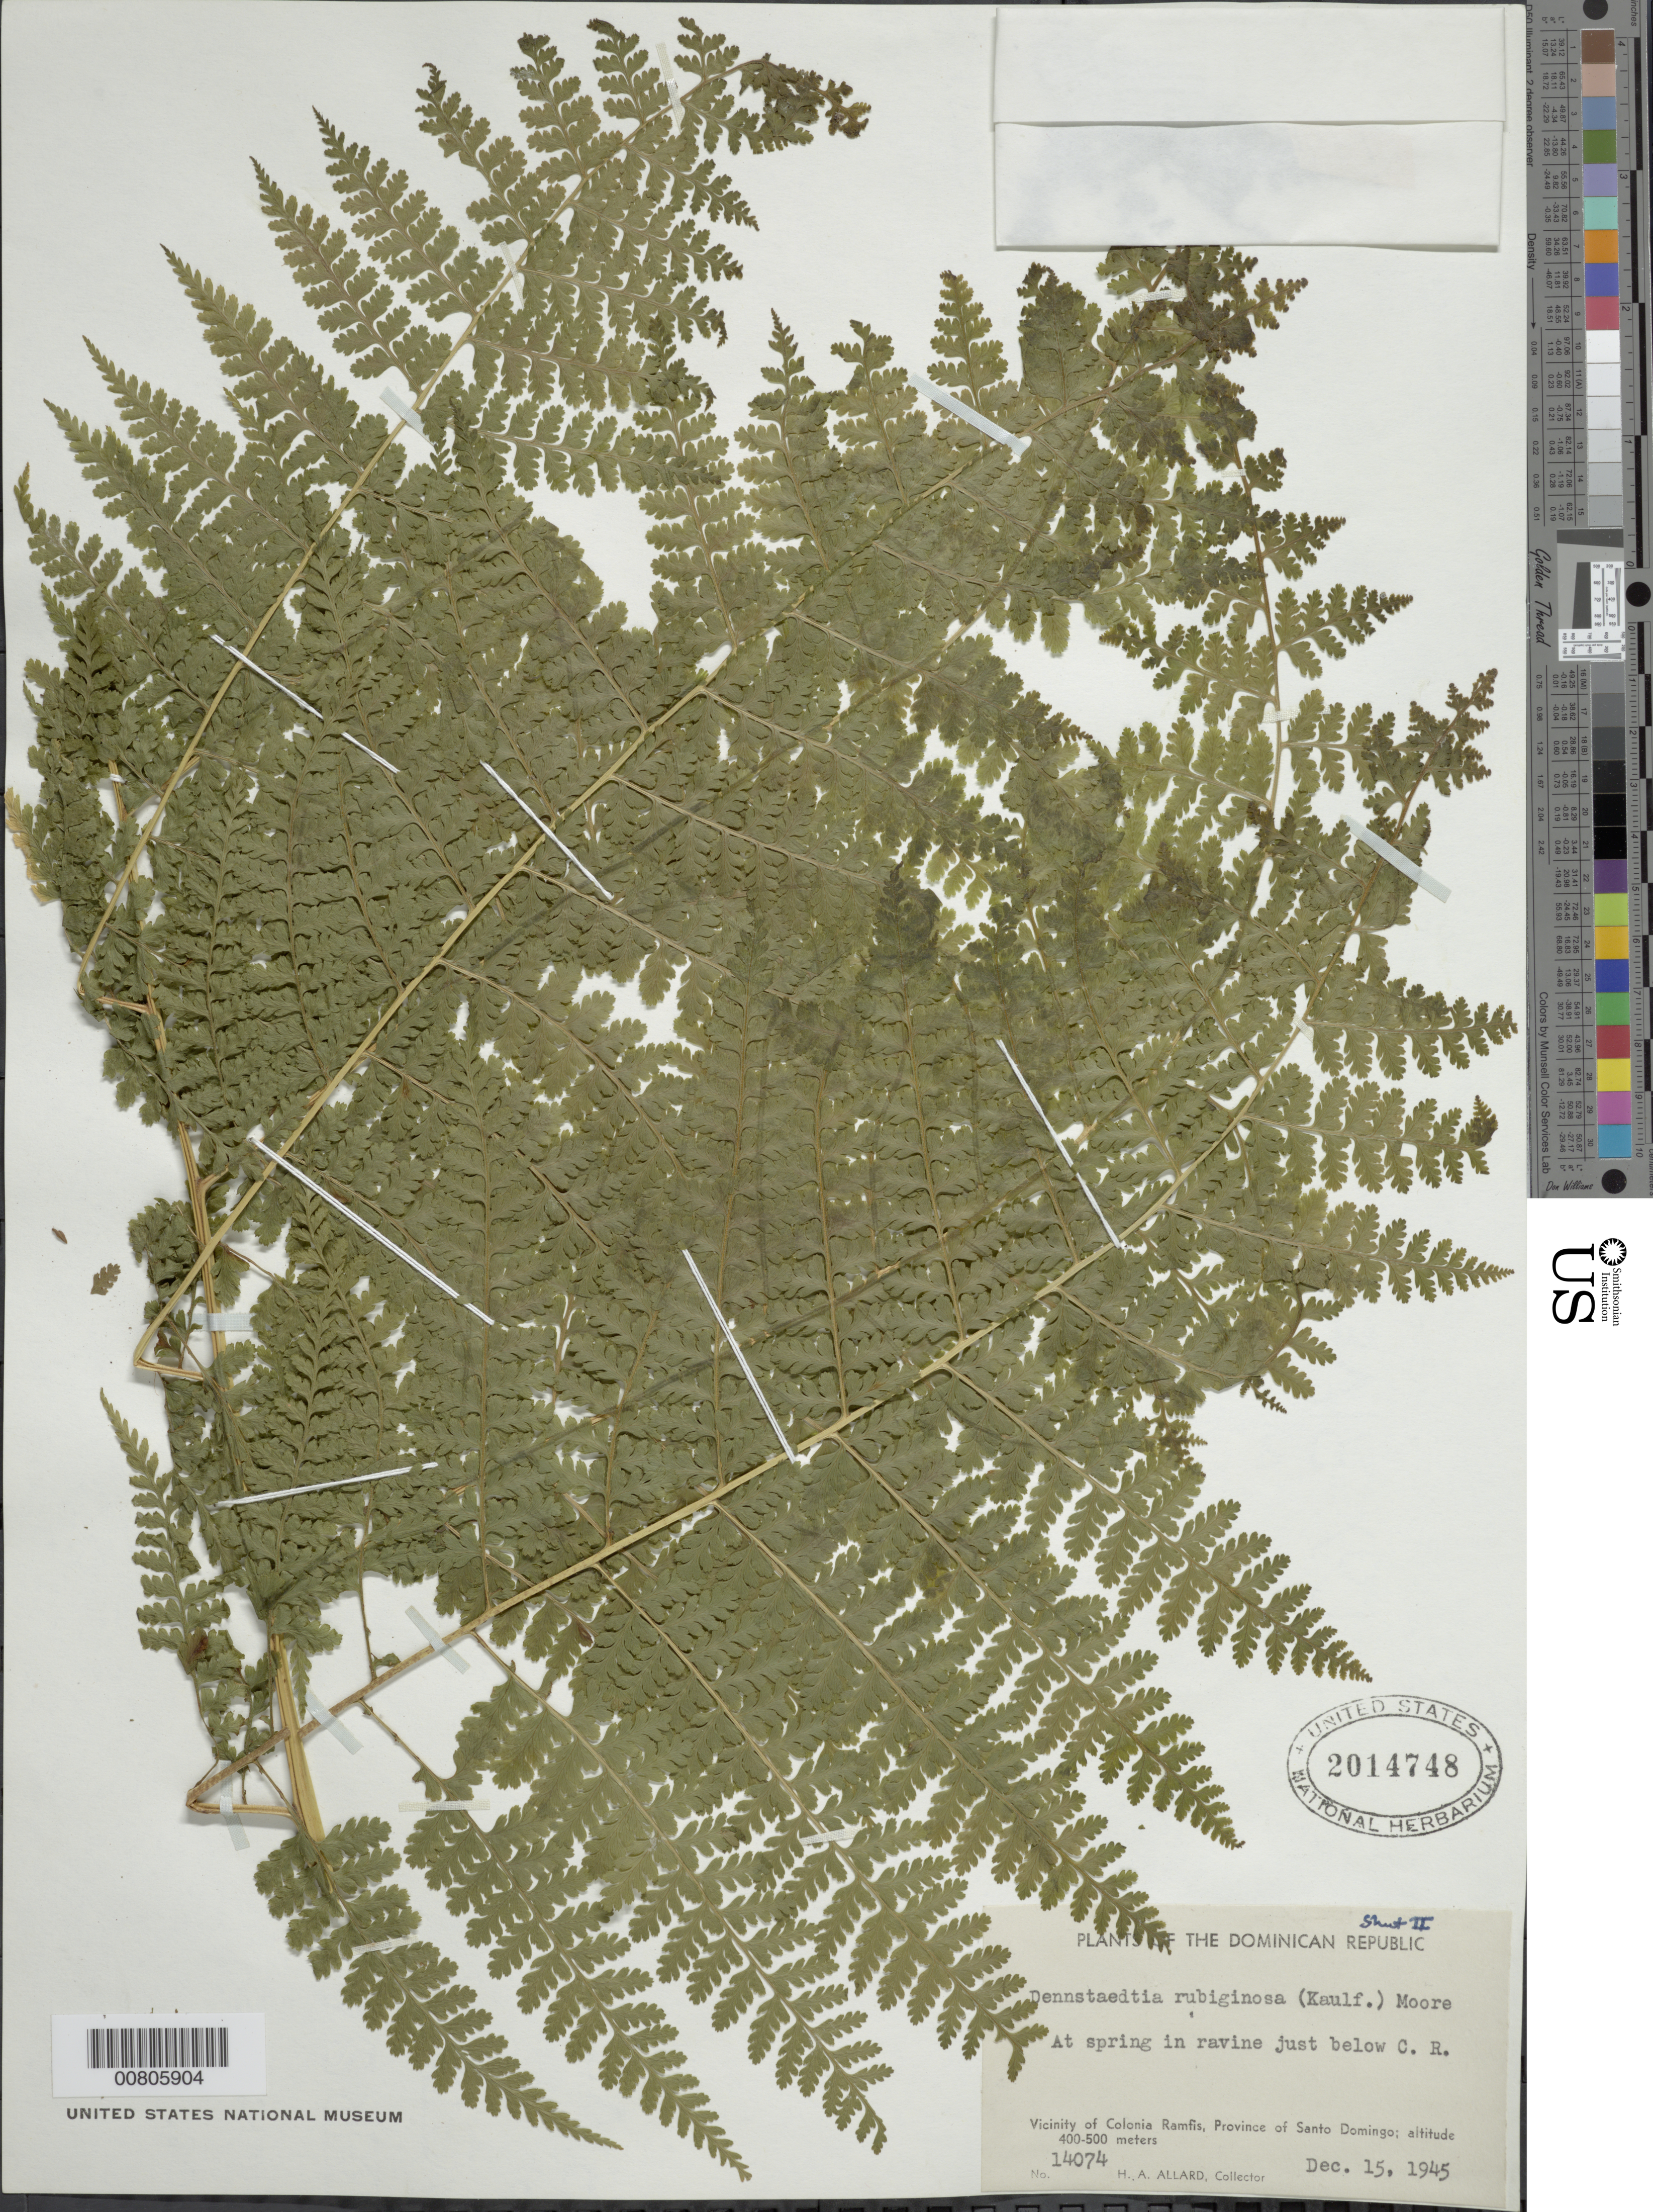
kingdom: Plantae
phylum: Tracheophyta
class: Polypodiopsida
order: Polypodiales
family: Dennstaedtiaceae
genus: Dennstaedtia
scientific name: Dennstaedtia cicutaria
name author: (Sw.) T. Moore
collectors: H. A. Allard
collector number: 14074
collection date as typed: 15 Dec 1945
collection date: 1945-12-15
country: Dominican Republic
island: Hispaniola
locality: Prov. Santo Domingo, just below Colonia Ramfis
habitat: At spring in ravine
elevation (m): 400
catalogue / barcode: US 2014748